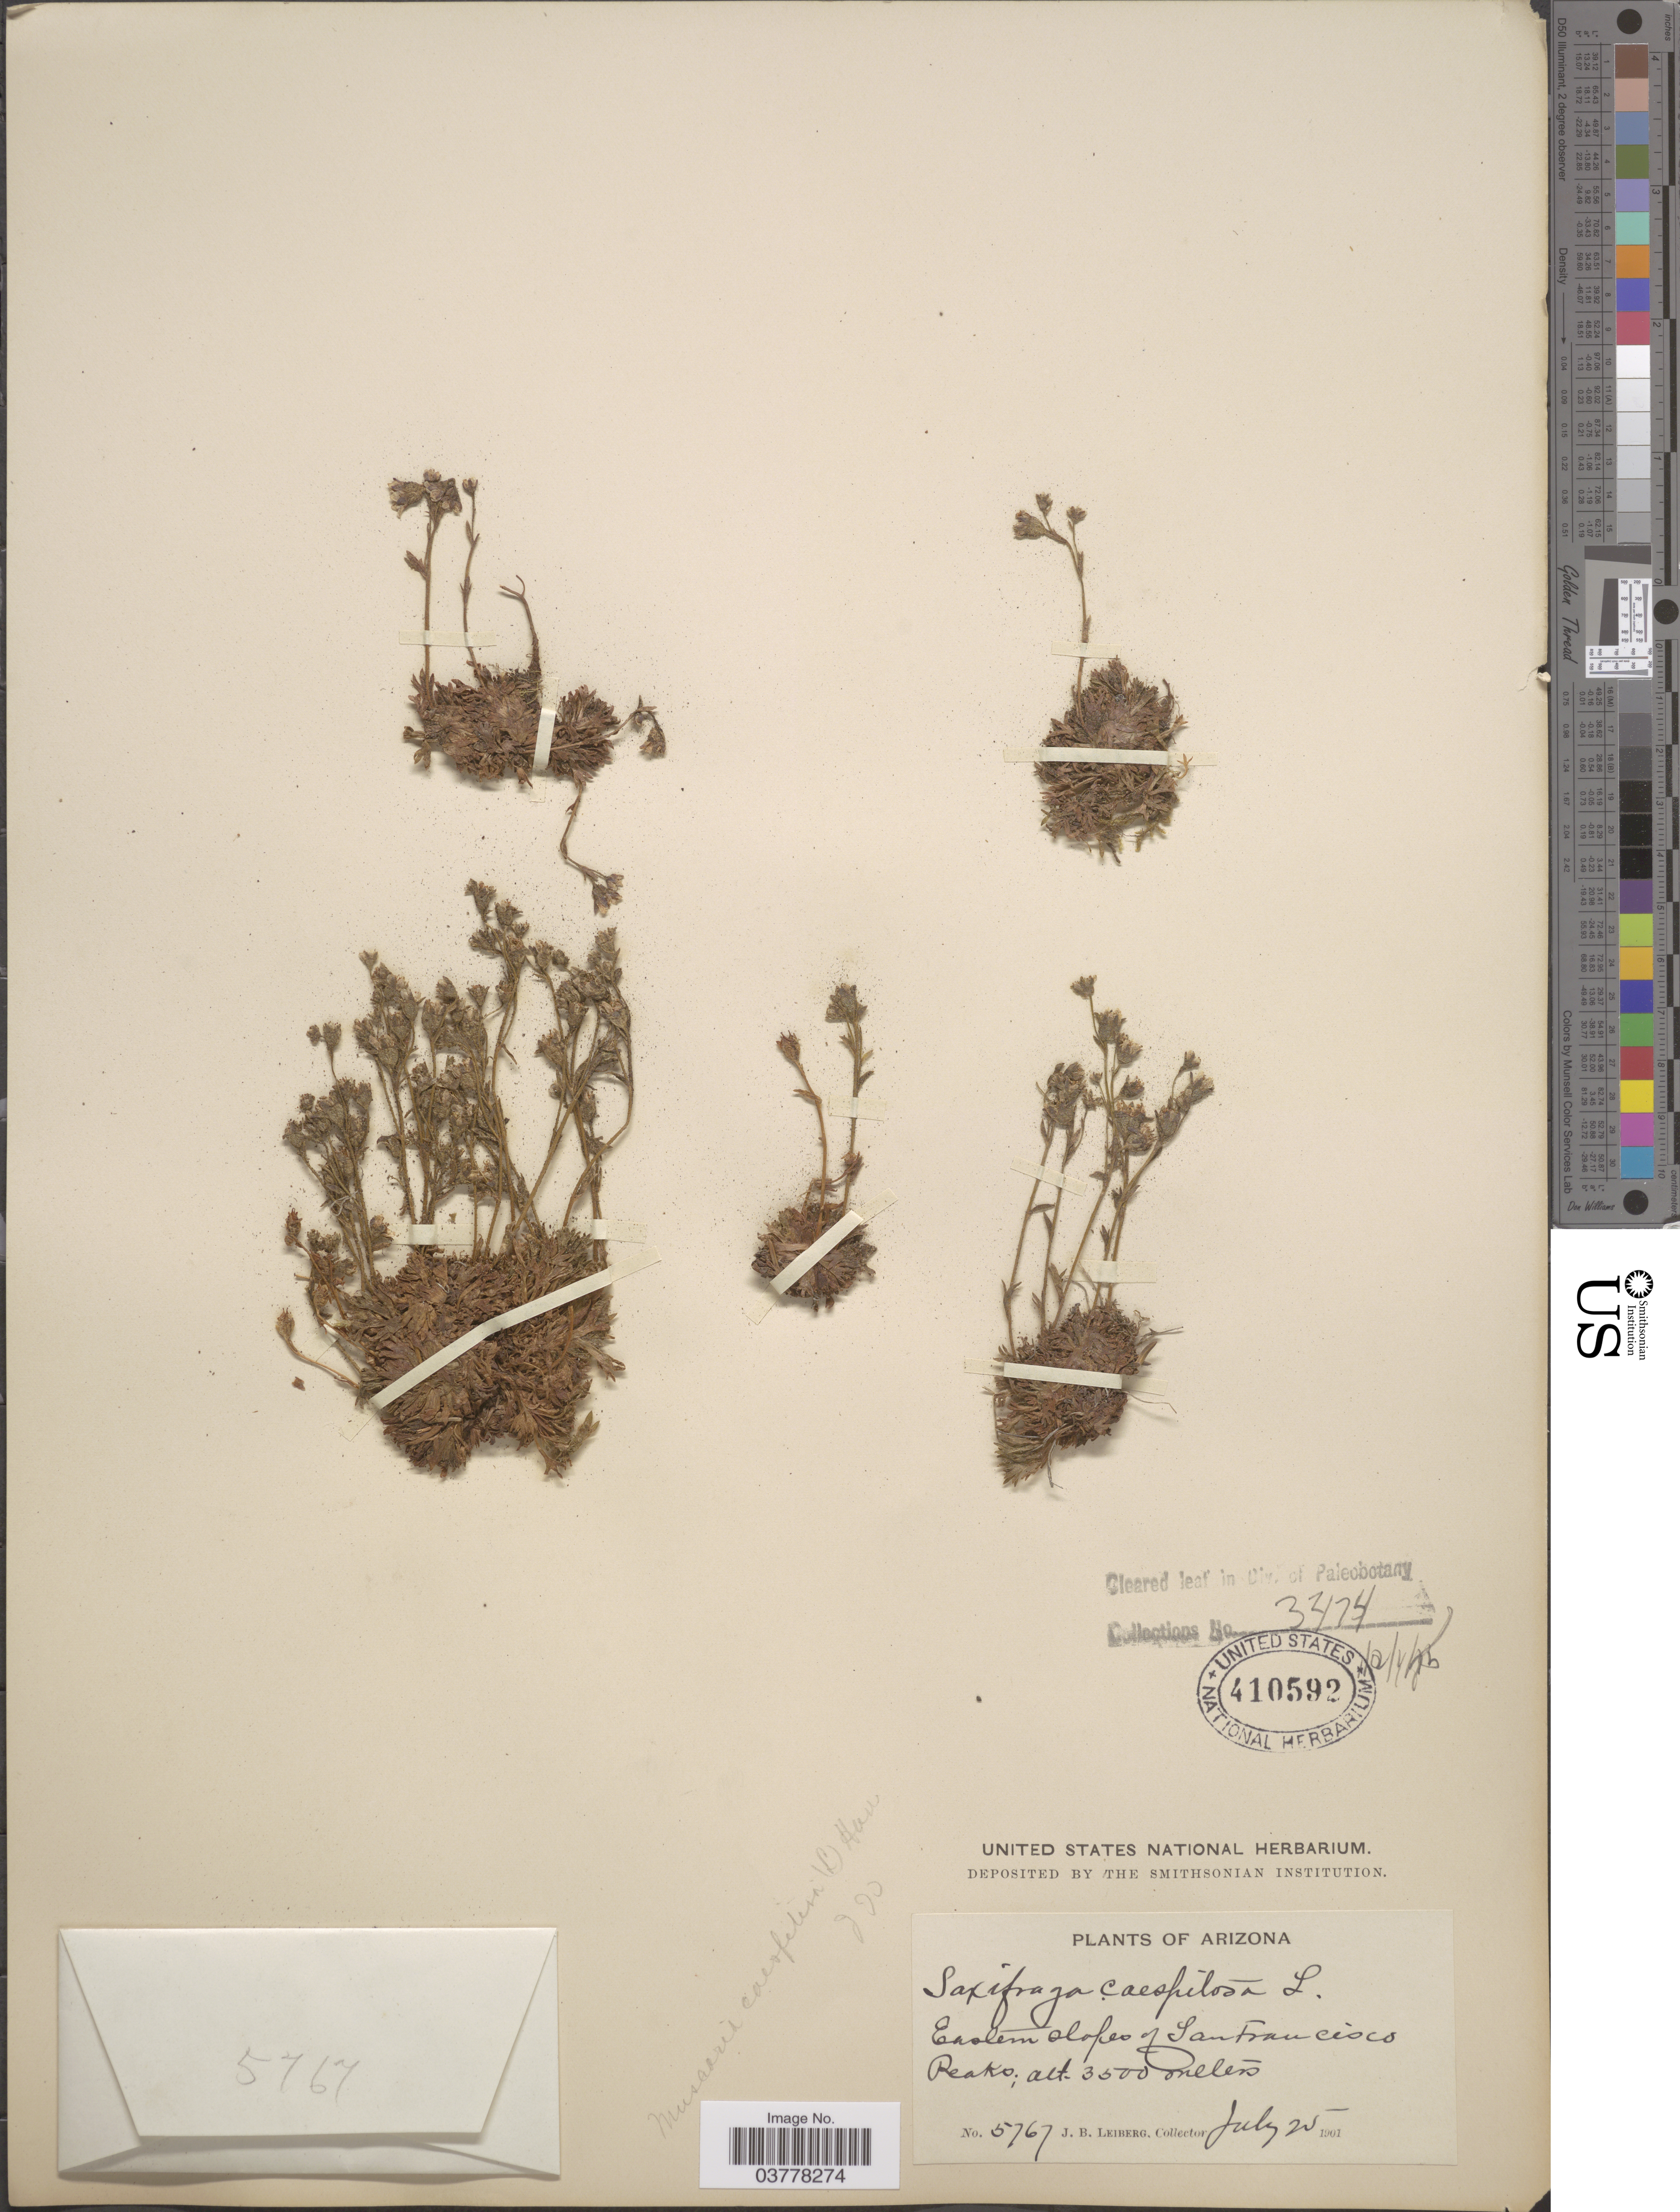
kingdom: Plantae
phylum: Tracheophyta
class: Magnoliopsida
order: Saxifragales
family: Saxifragaceae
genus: Saxifraga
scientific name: Saxifraga caespitosa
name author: L.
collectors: J. B. Leiberg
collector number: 5767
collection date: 1901-07-25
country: United States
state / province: Arizona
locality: Eastern slopes of San Francisco.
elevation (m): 3500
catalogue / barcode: US 410592